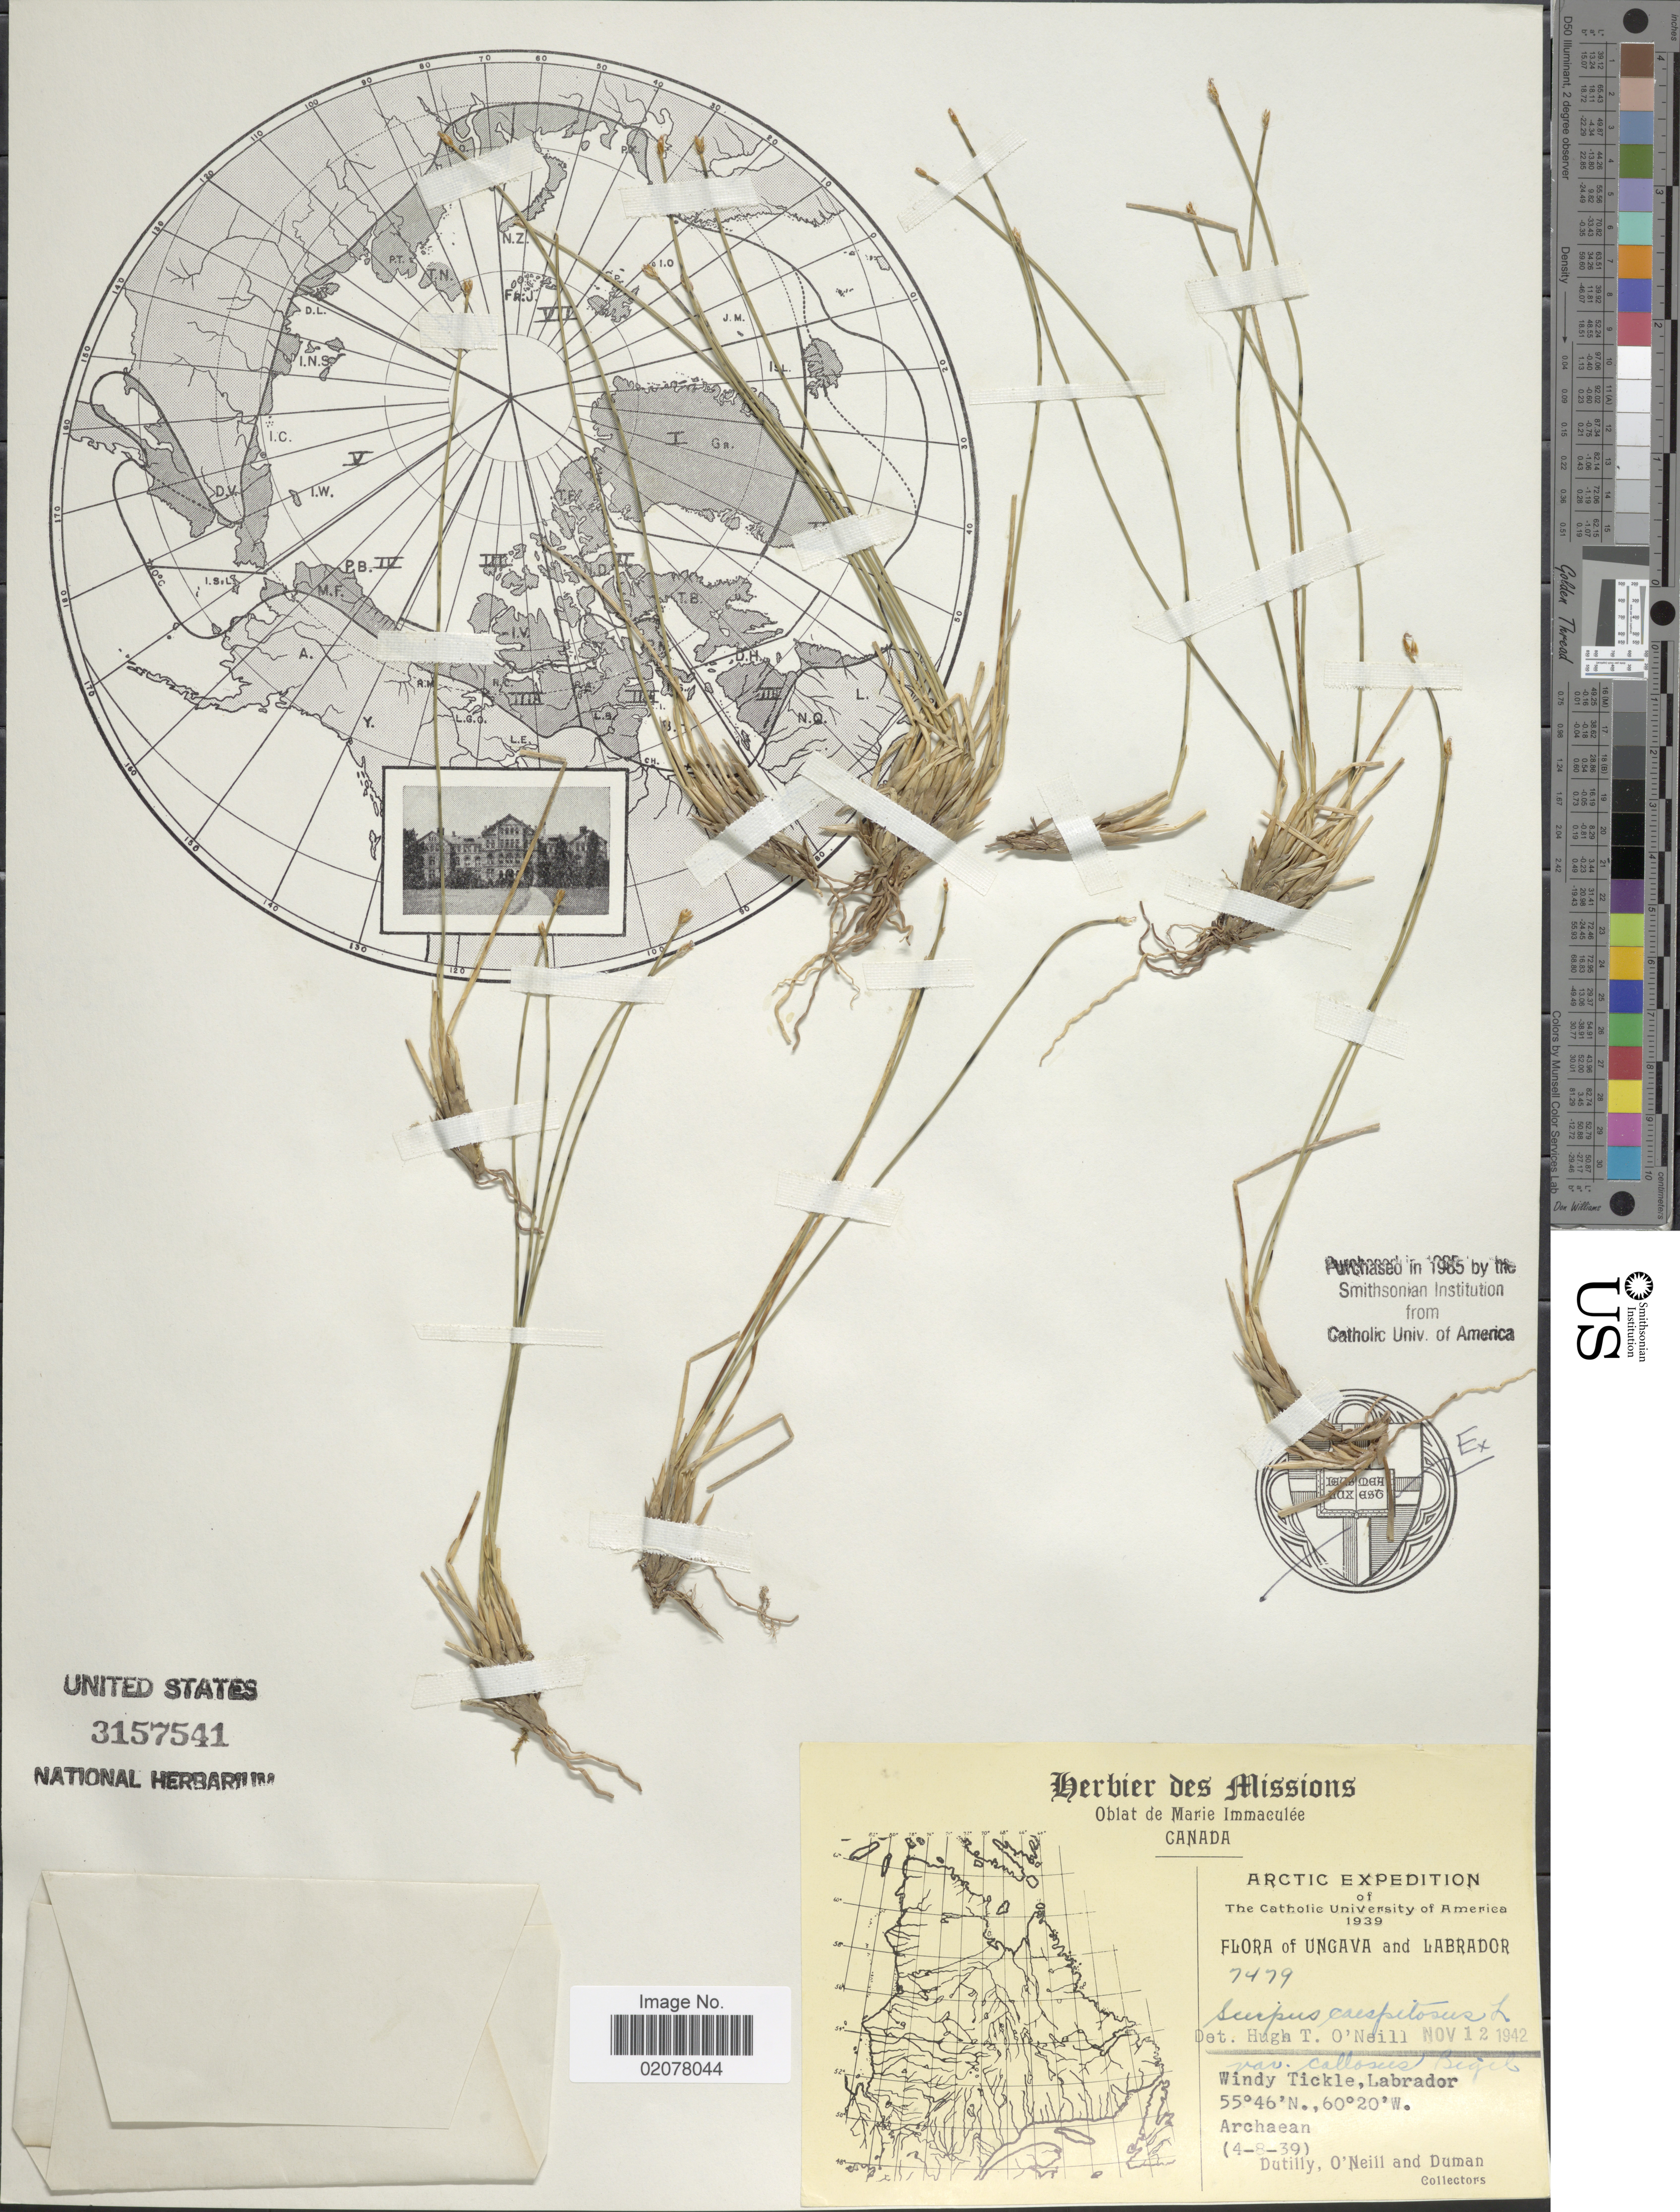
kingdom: Plantae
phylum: Tracheophyta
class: Liliopsida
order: Poales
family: Cyperaceae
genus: Trichophorum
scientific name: Trichophorum cespitosum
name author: (L.) Hartm.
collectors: -. Dutilly, O' Neill & -. Duman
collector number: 7479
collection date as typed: Transcribed d/m/y: 4/8/39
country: Canada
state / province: Newfoundland and Labrador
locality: Windy Tickle, Labrador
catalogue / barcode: US 3157541